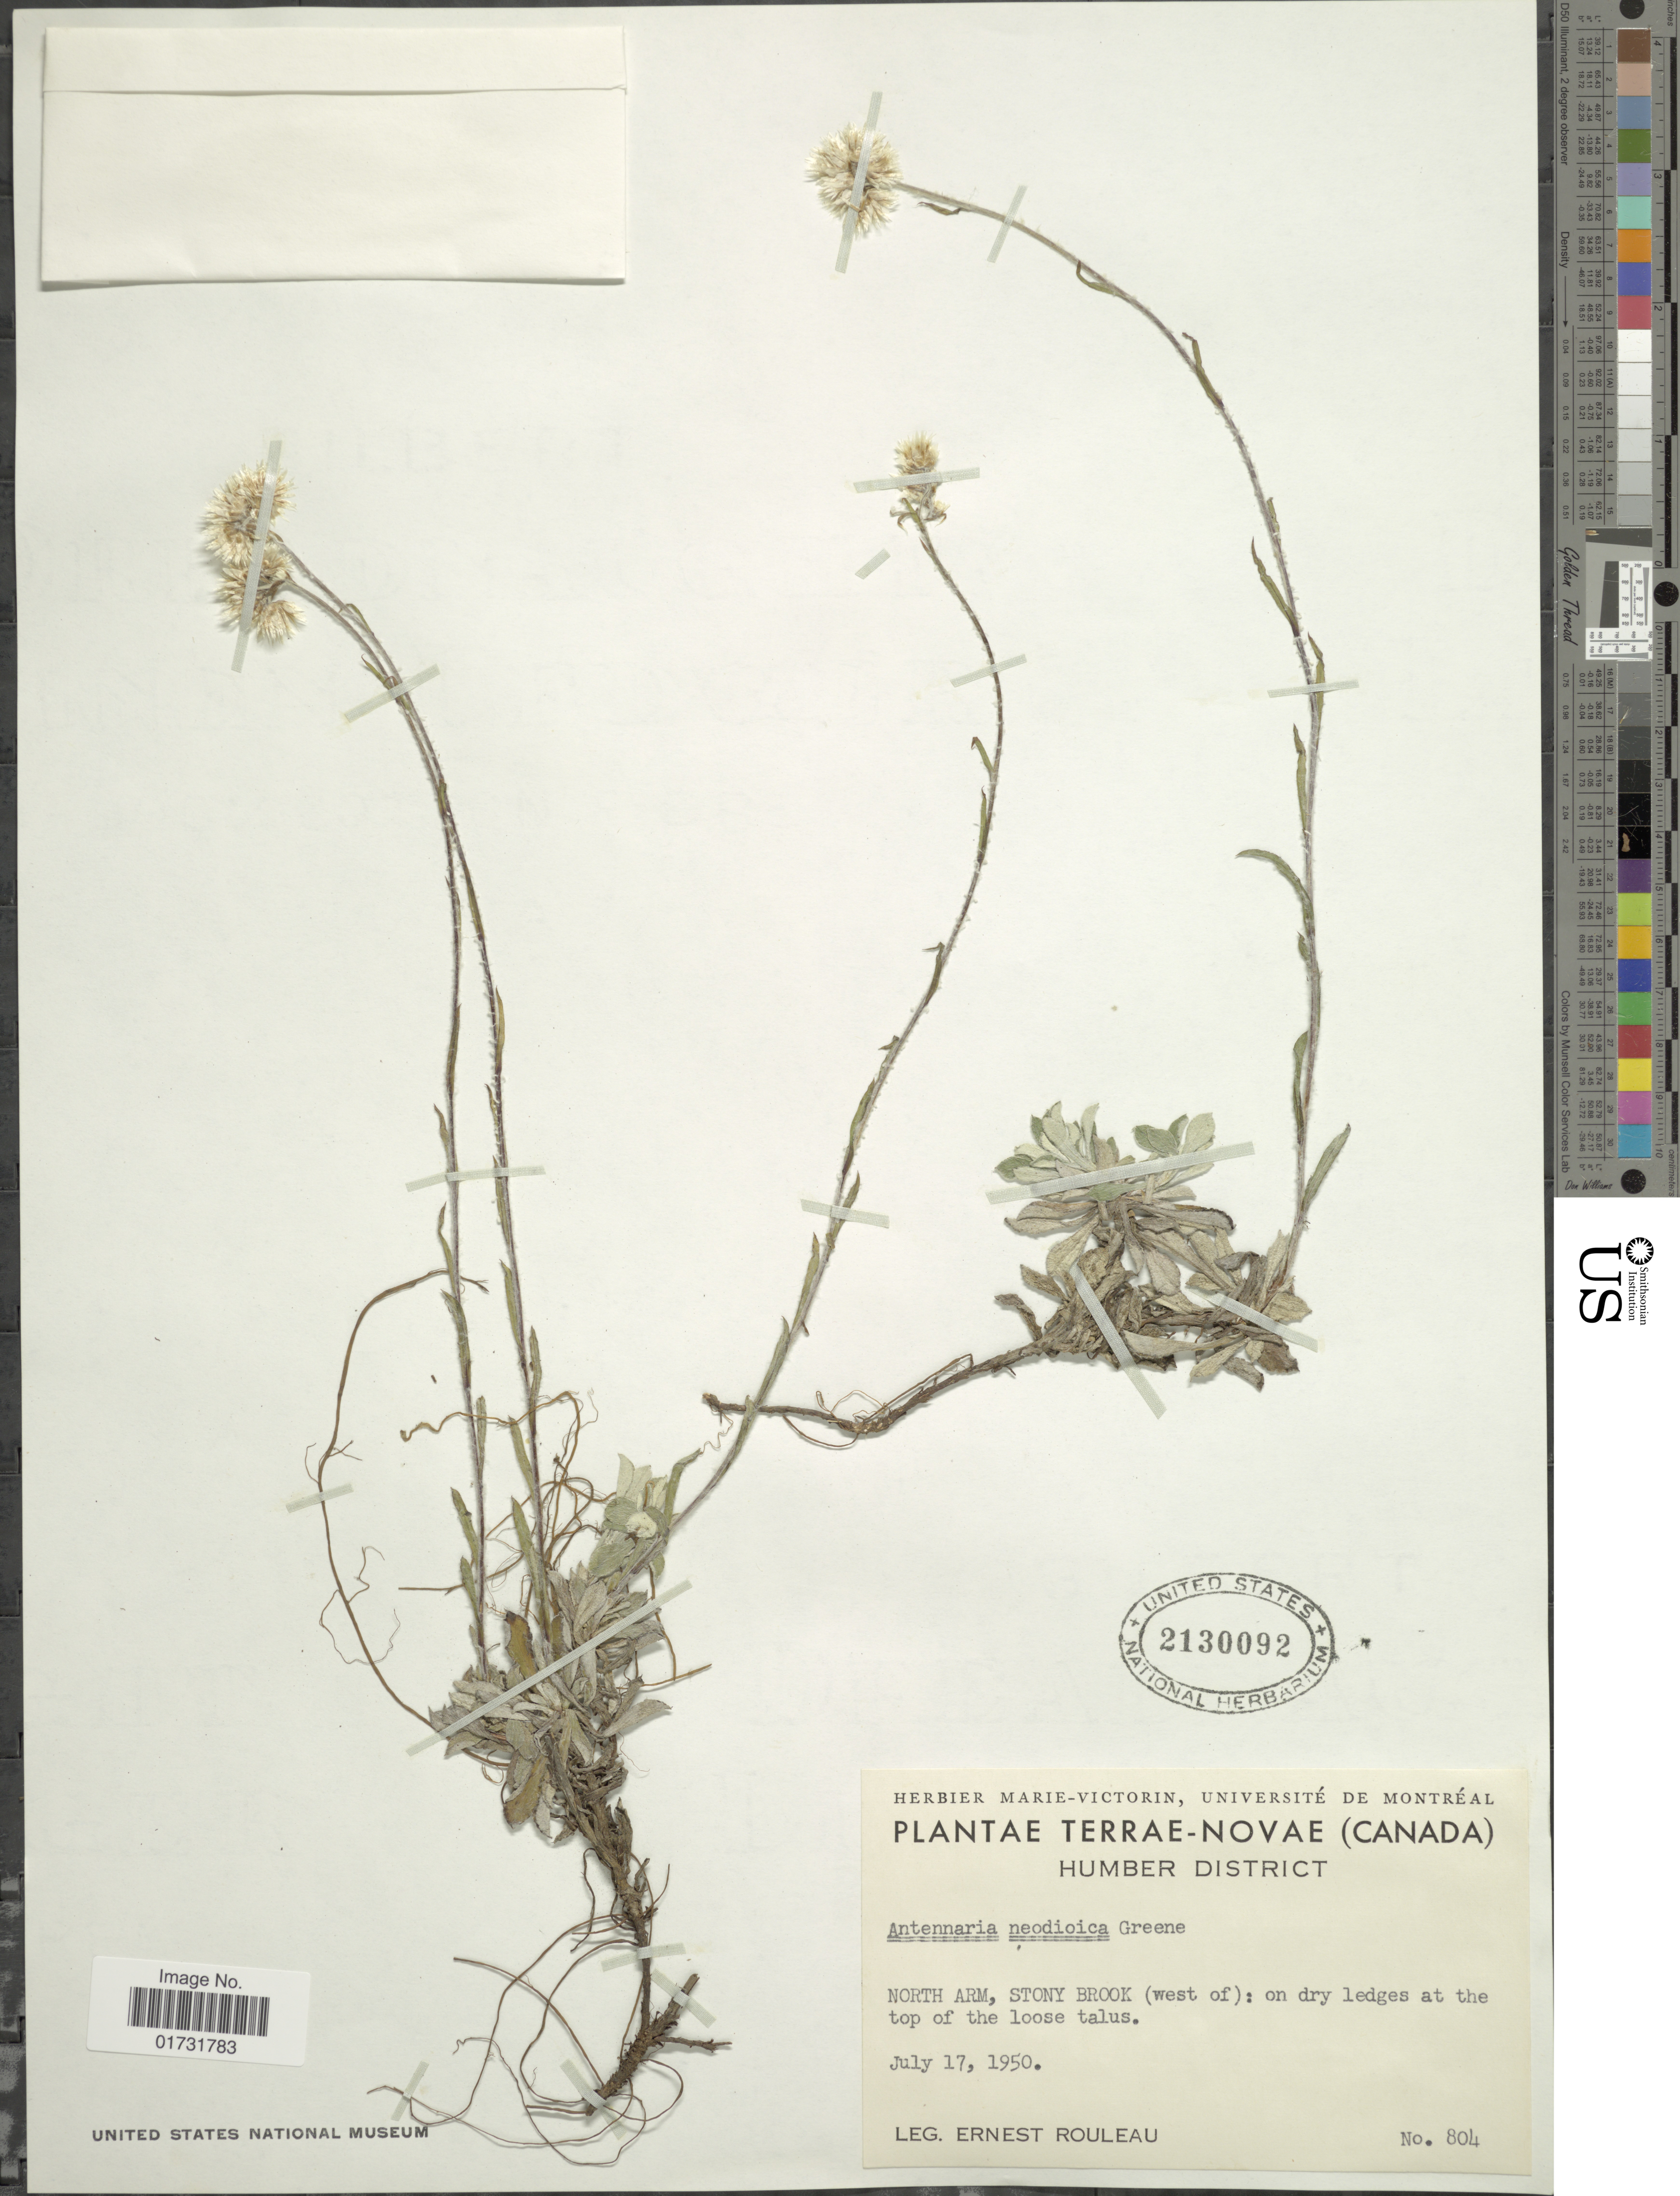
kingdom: Plantae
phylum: Tracheophyta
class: Magnoliopsida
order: Asterales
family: Asteraceae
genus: Antennaria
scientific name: Antennaria neodioica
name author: Greene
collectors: E. Rouleau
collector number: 804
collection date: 1950-07-17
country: Canada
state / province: Newfoundland and Labrador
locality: Terrae-Novae. Humber District. North Arm, Stony Brook (West of)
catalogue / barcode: US 2130092